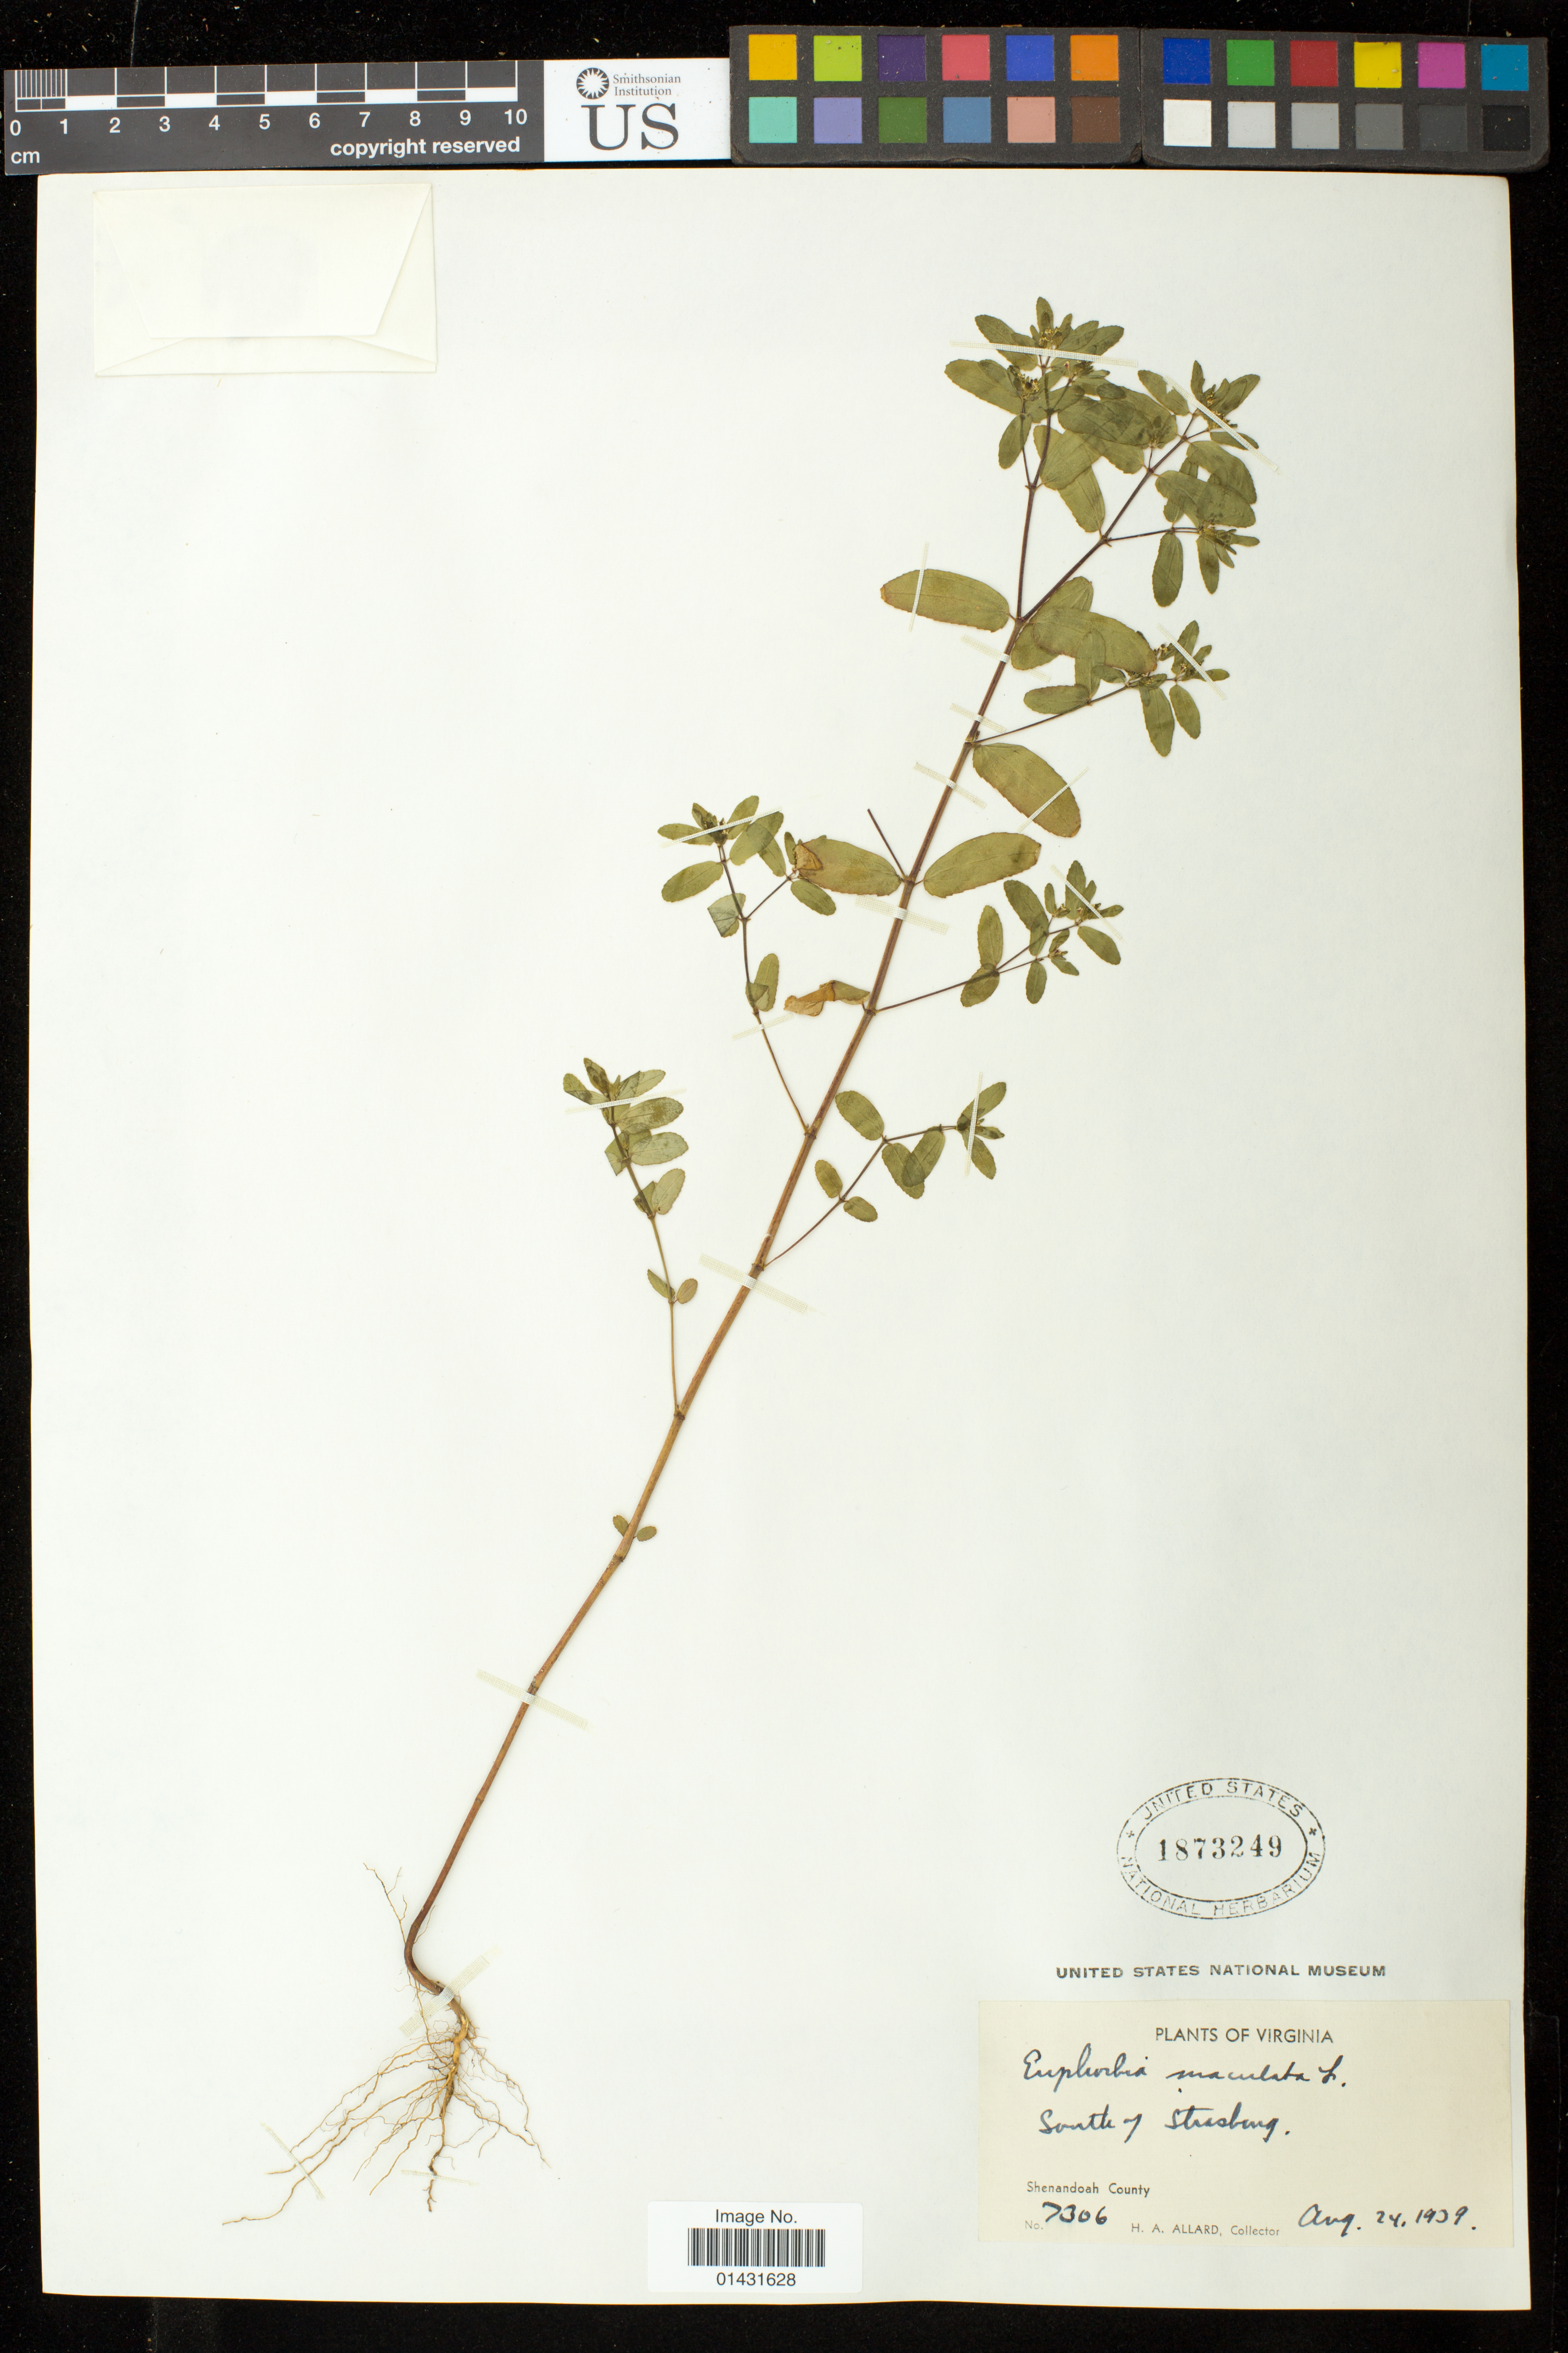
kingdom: Plantae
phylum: Tracheophyta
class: Magnoliopsida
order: Malpighiales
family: Euphorbiaceae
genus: Euphorbia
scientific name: Euphorbia hypericifolia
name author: L.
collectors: H. A. Allard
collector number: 7306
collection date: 1939-08-24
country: United States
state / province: Virginia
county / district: Shenandoah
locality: South of Strasburg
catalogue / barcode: US 1873249